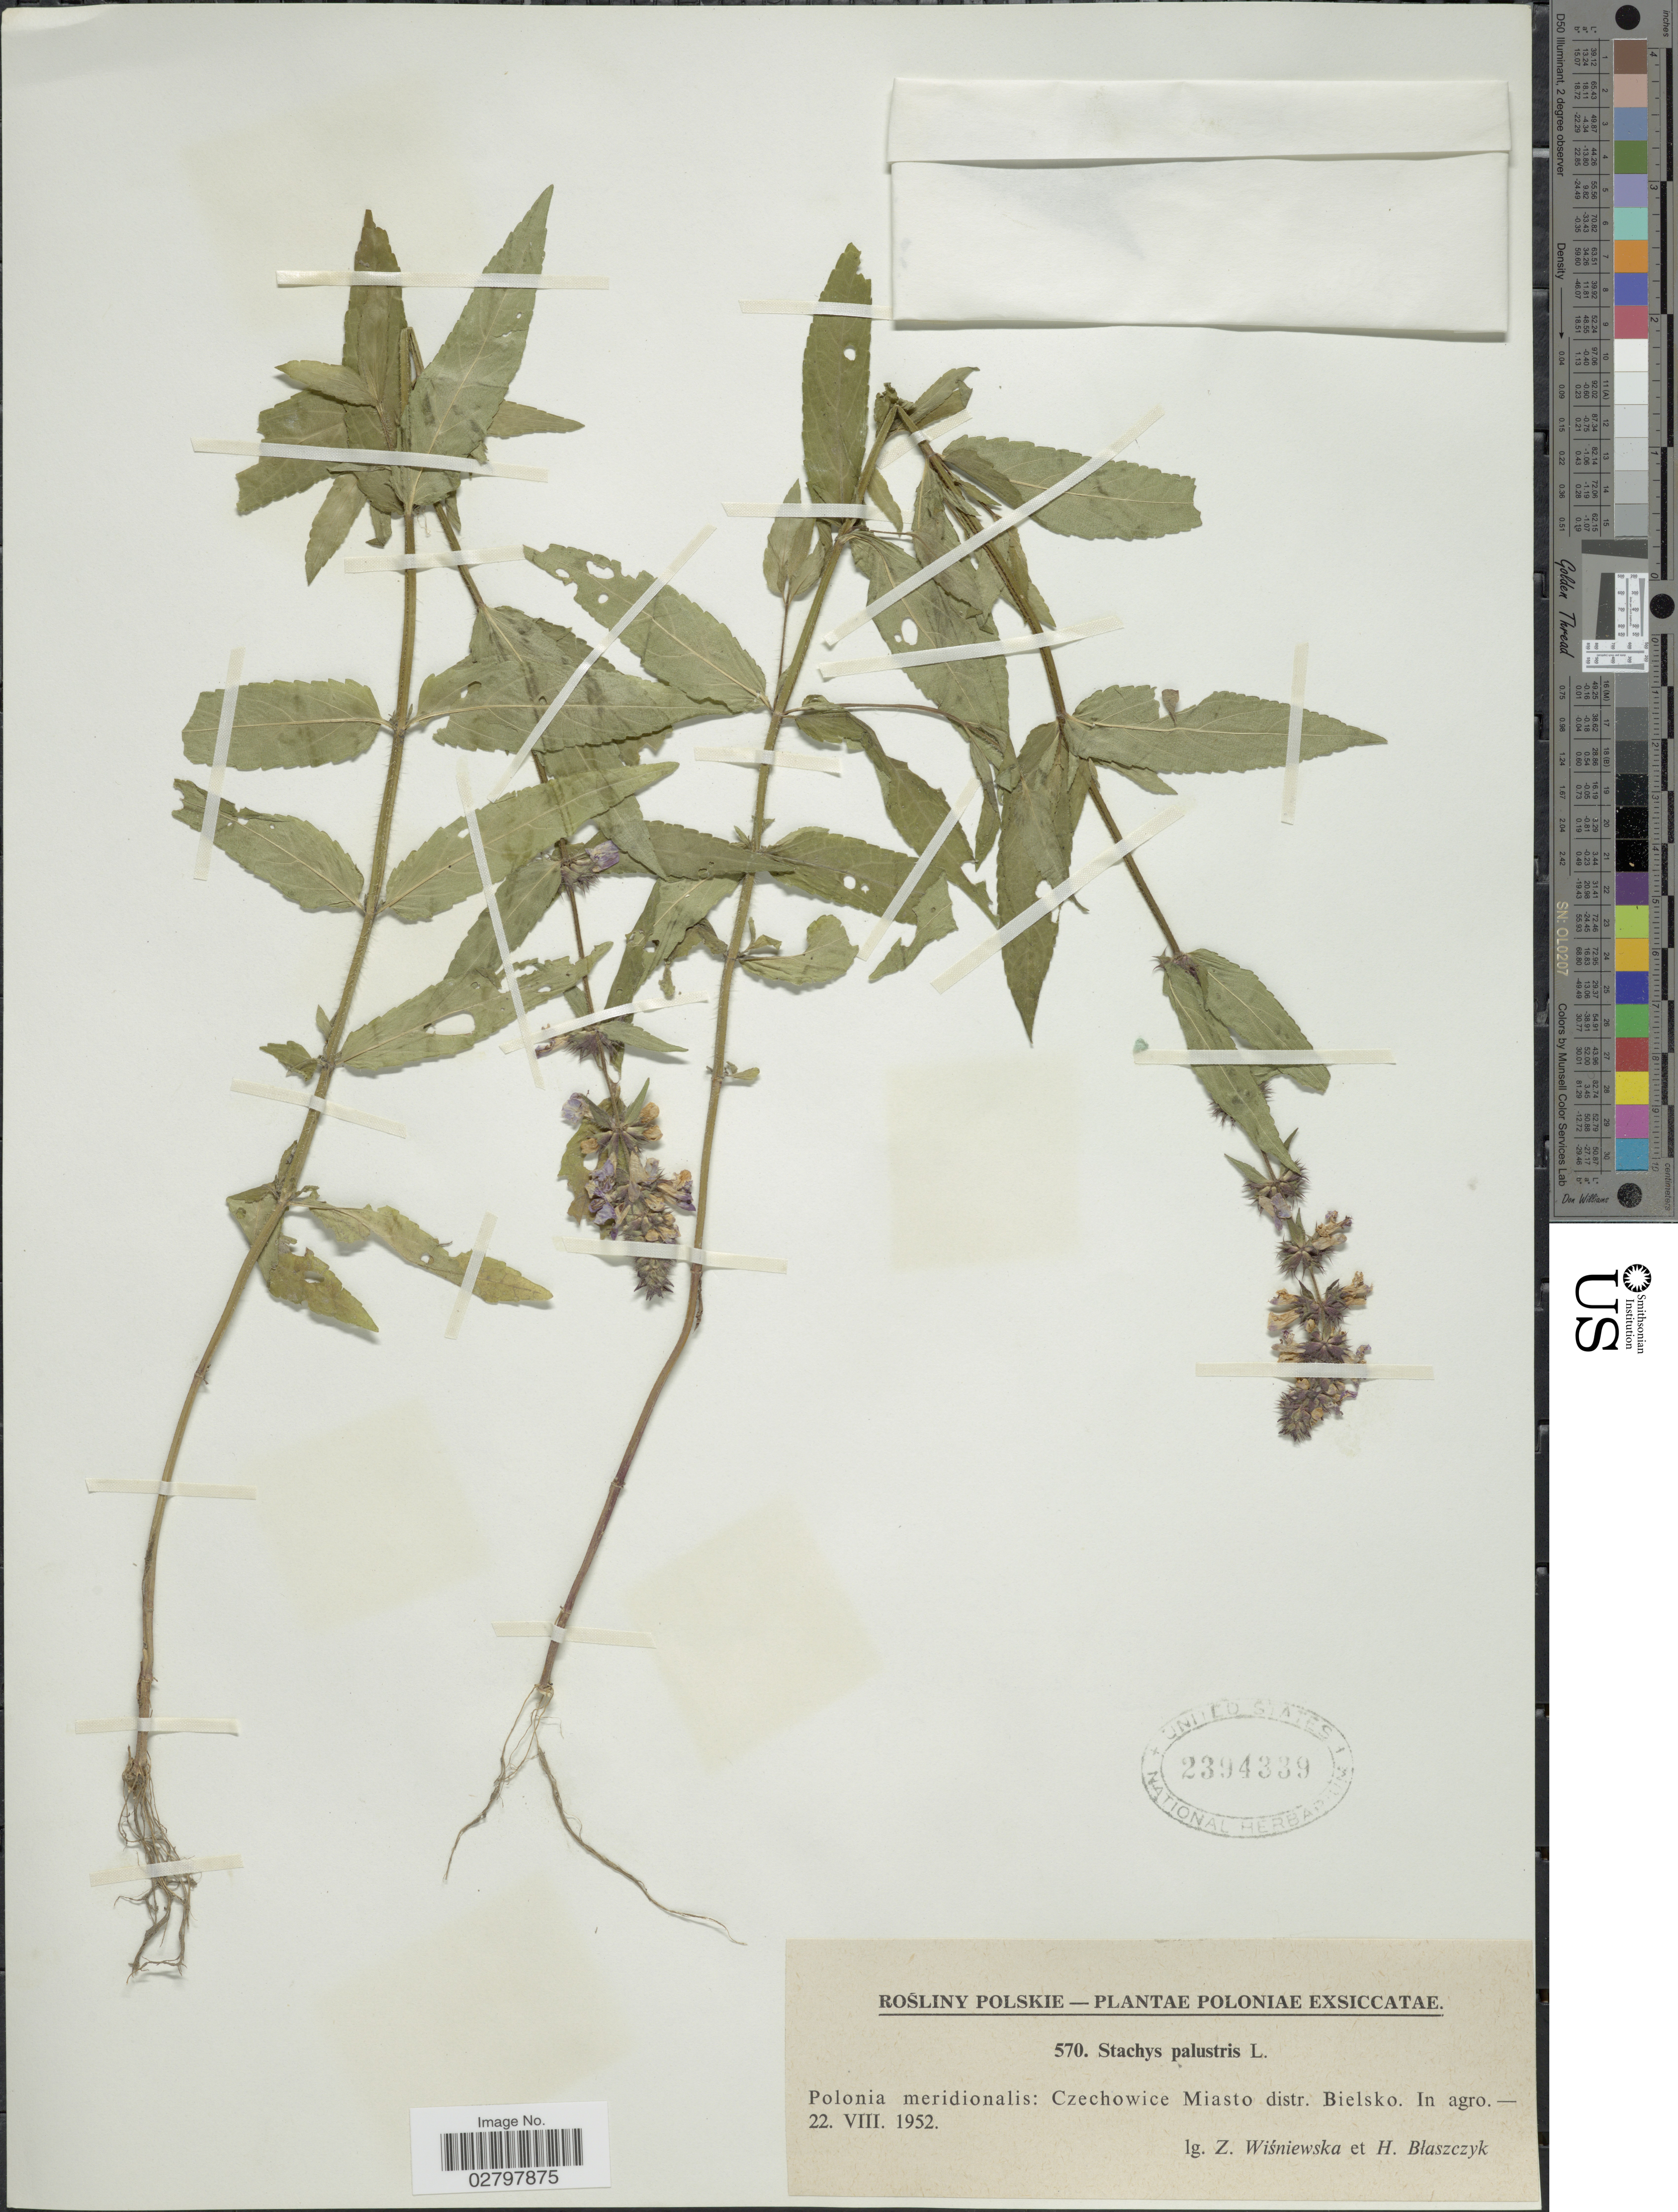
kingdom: Plantae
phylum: Tracheophyta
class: Magnoliopsida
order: Lamiales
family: Lamiaceae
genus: Stachys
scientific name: Stachys palustris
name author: L.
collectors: Z. Wisniewska & H. Blaszczyk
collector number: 570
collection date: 1952-08-22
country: Poland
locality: Polonia meridionalis: Czechowice Miasto, distr. Bielsko. In agro.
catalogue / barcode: US 2394339